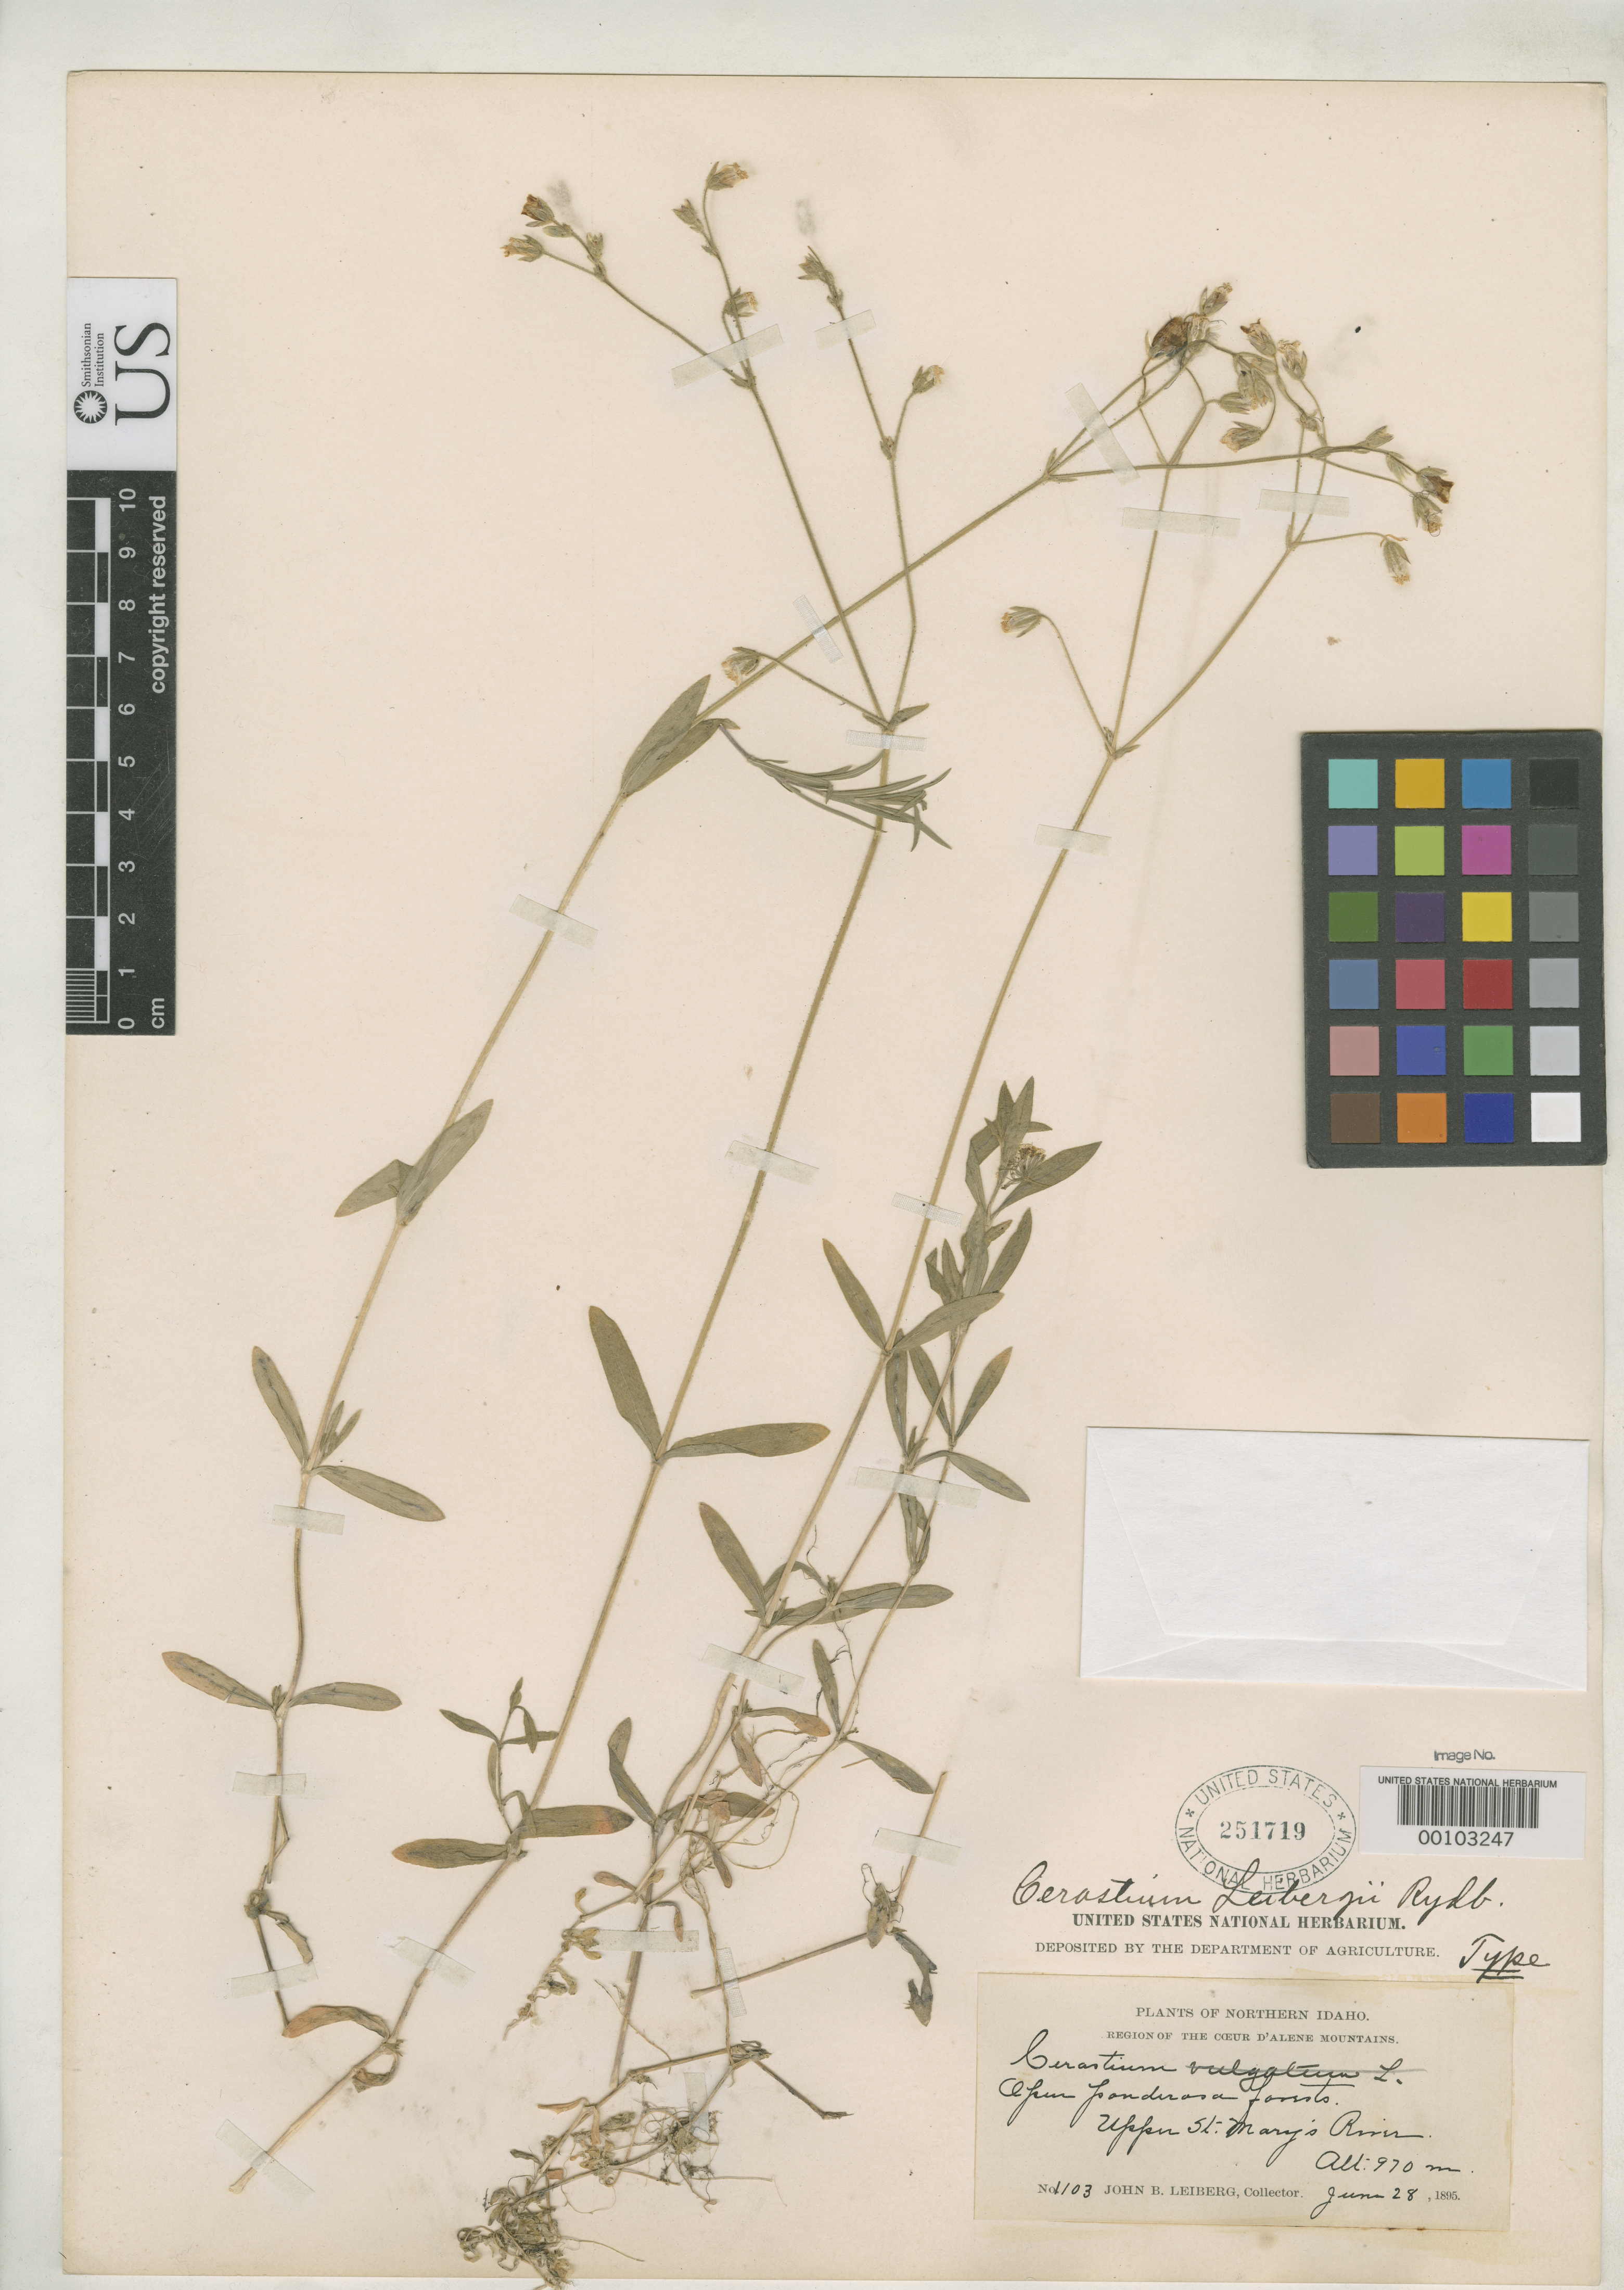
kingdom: Plantae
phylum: Tracheophyta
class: Magnoliopsida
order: Caryophyllales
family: Caryophyllaceae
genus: Cerastium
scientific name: Cerastium leibergii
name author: Rydb.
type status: Holotype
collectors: J. Leiberg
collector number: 1103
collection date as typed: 28 Jun 1895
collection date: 1895-06-28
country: United States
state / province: Idaho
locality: Upper St. Mary's River.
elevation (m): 970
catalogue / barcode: US 251719